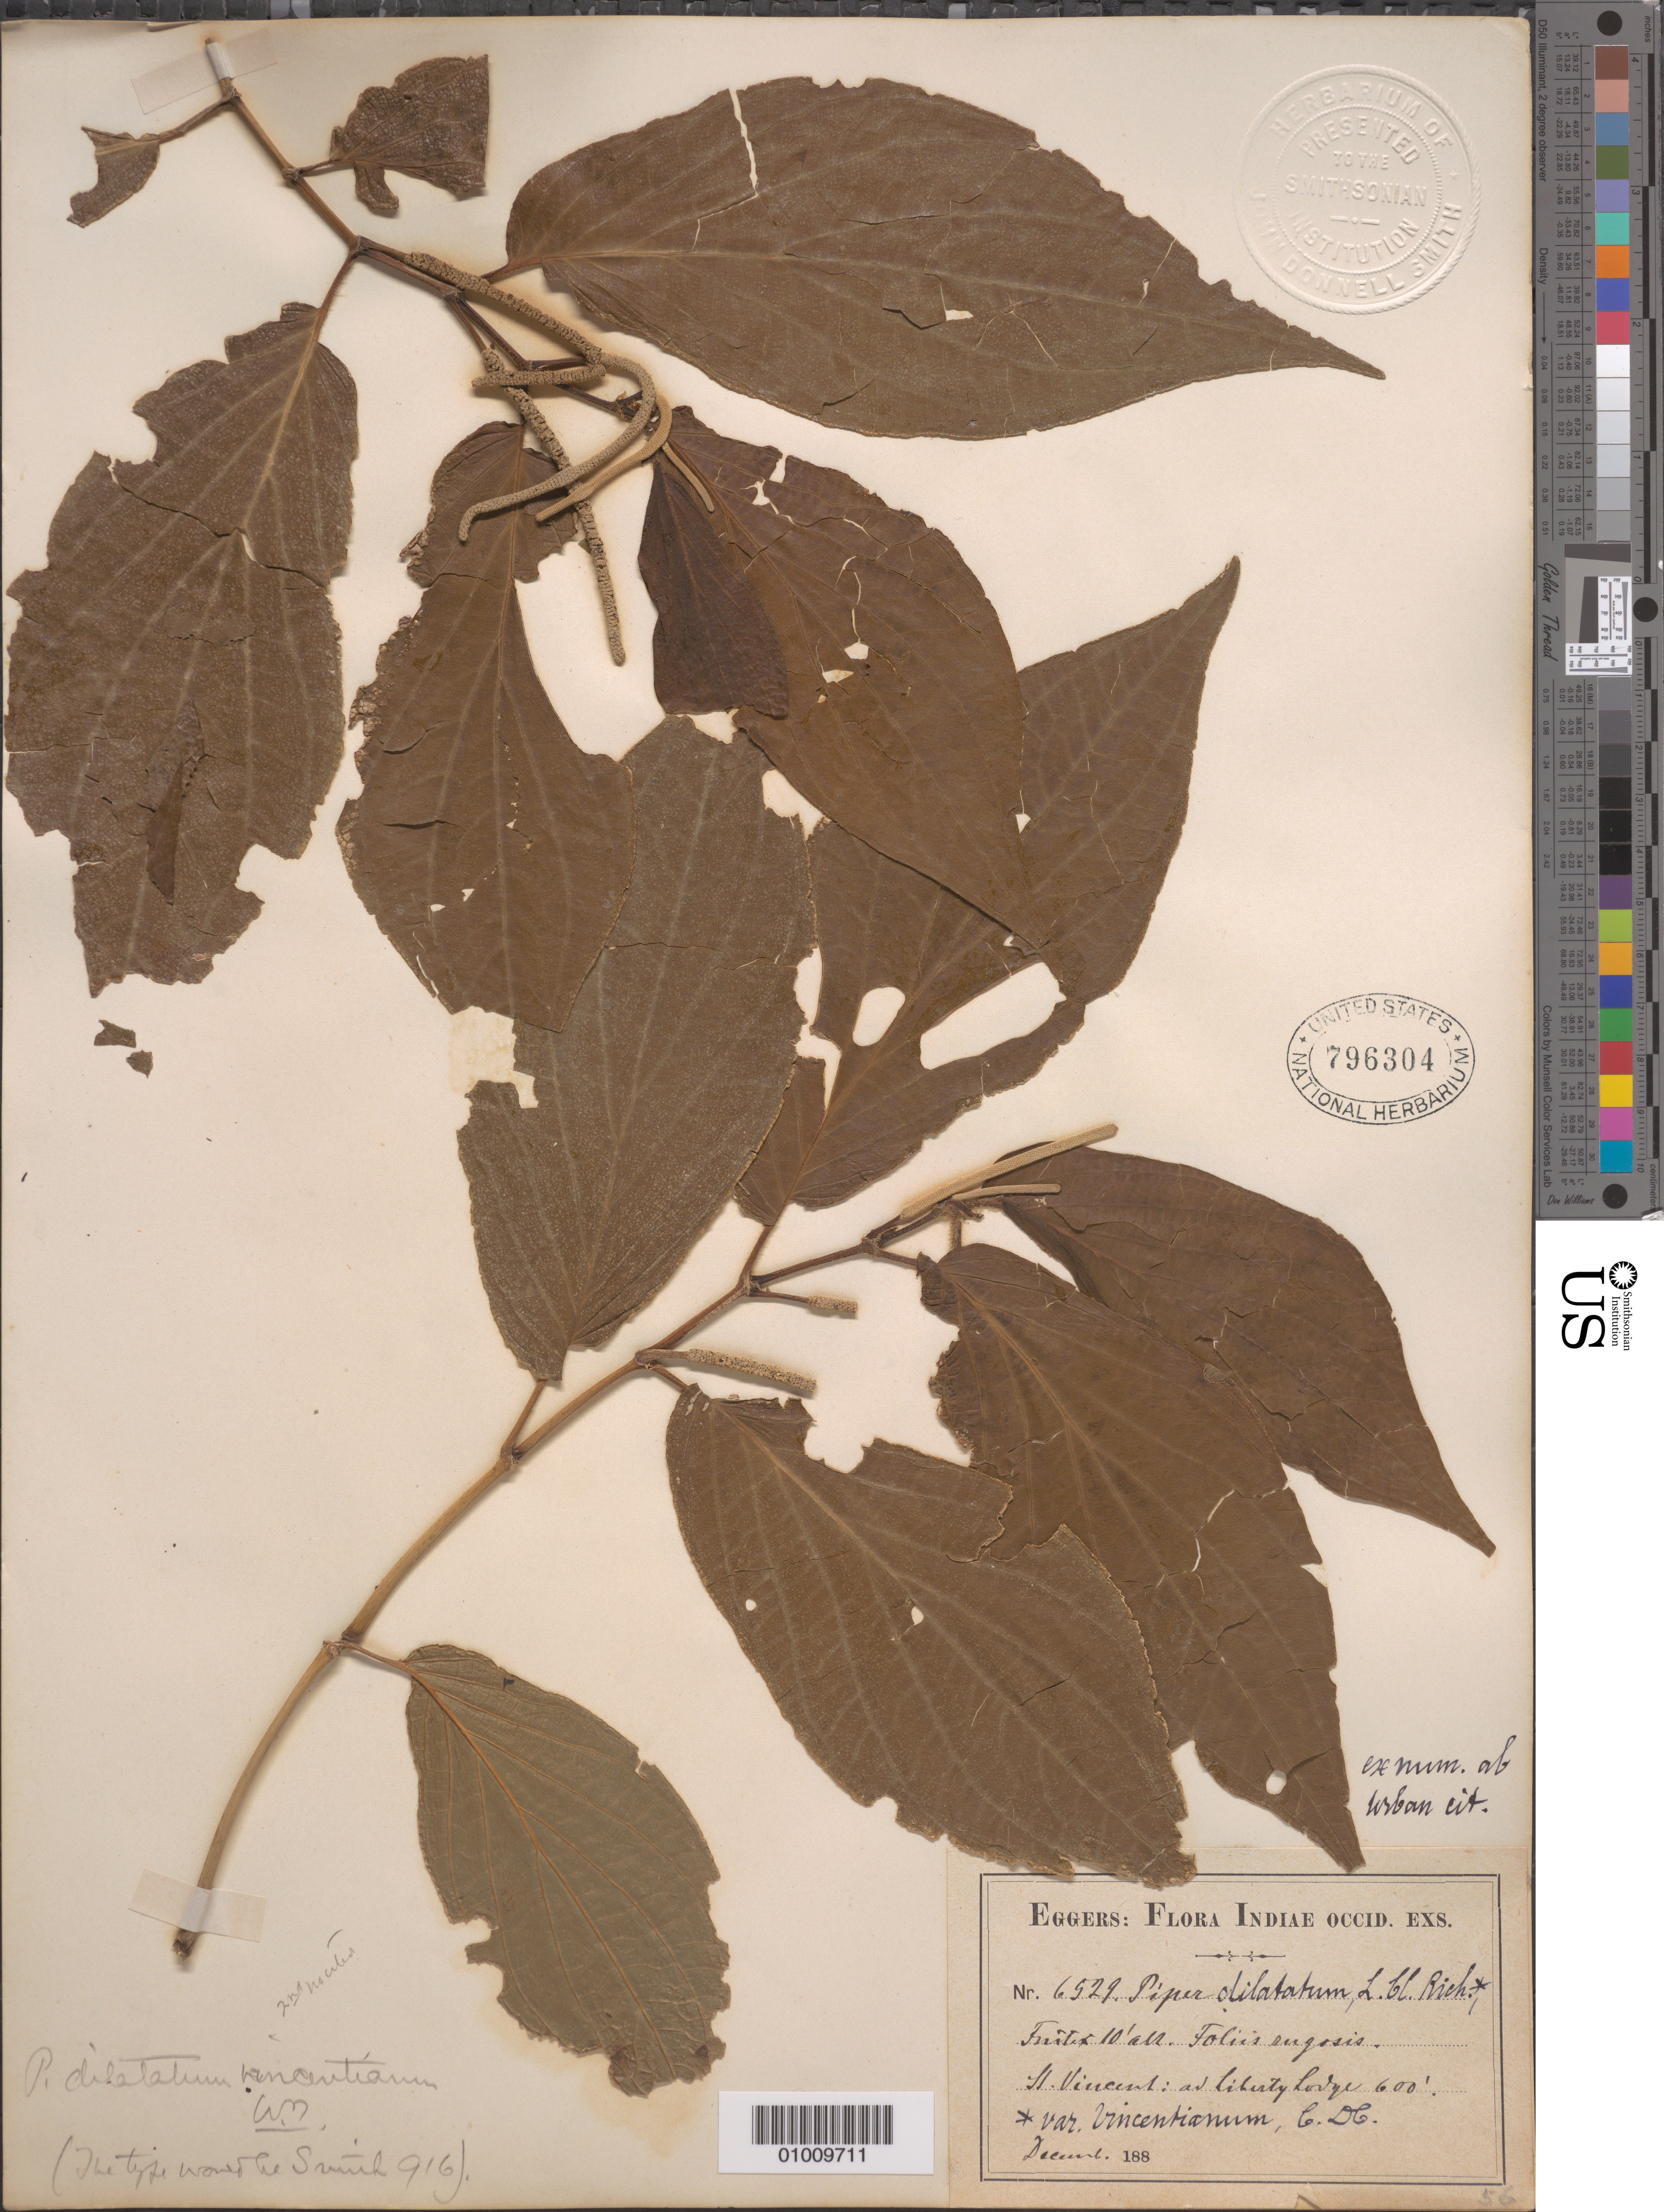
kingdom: Plantae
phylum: Tracheophyta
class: Magnoliopsida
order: Piperales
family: Piperaceae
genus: Piper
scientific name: Piper dilatatum var. dilatatum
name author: Rich.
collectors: H. F. A. von Eggers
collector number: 6529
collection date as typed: Dec 1880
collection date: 1880-12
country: St. Vincent - Grenadines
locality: St. Vincent: ad liberty forge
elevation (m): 183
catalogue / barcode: US 796304